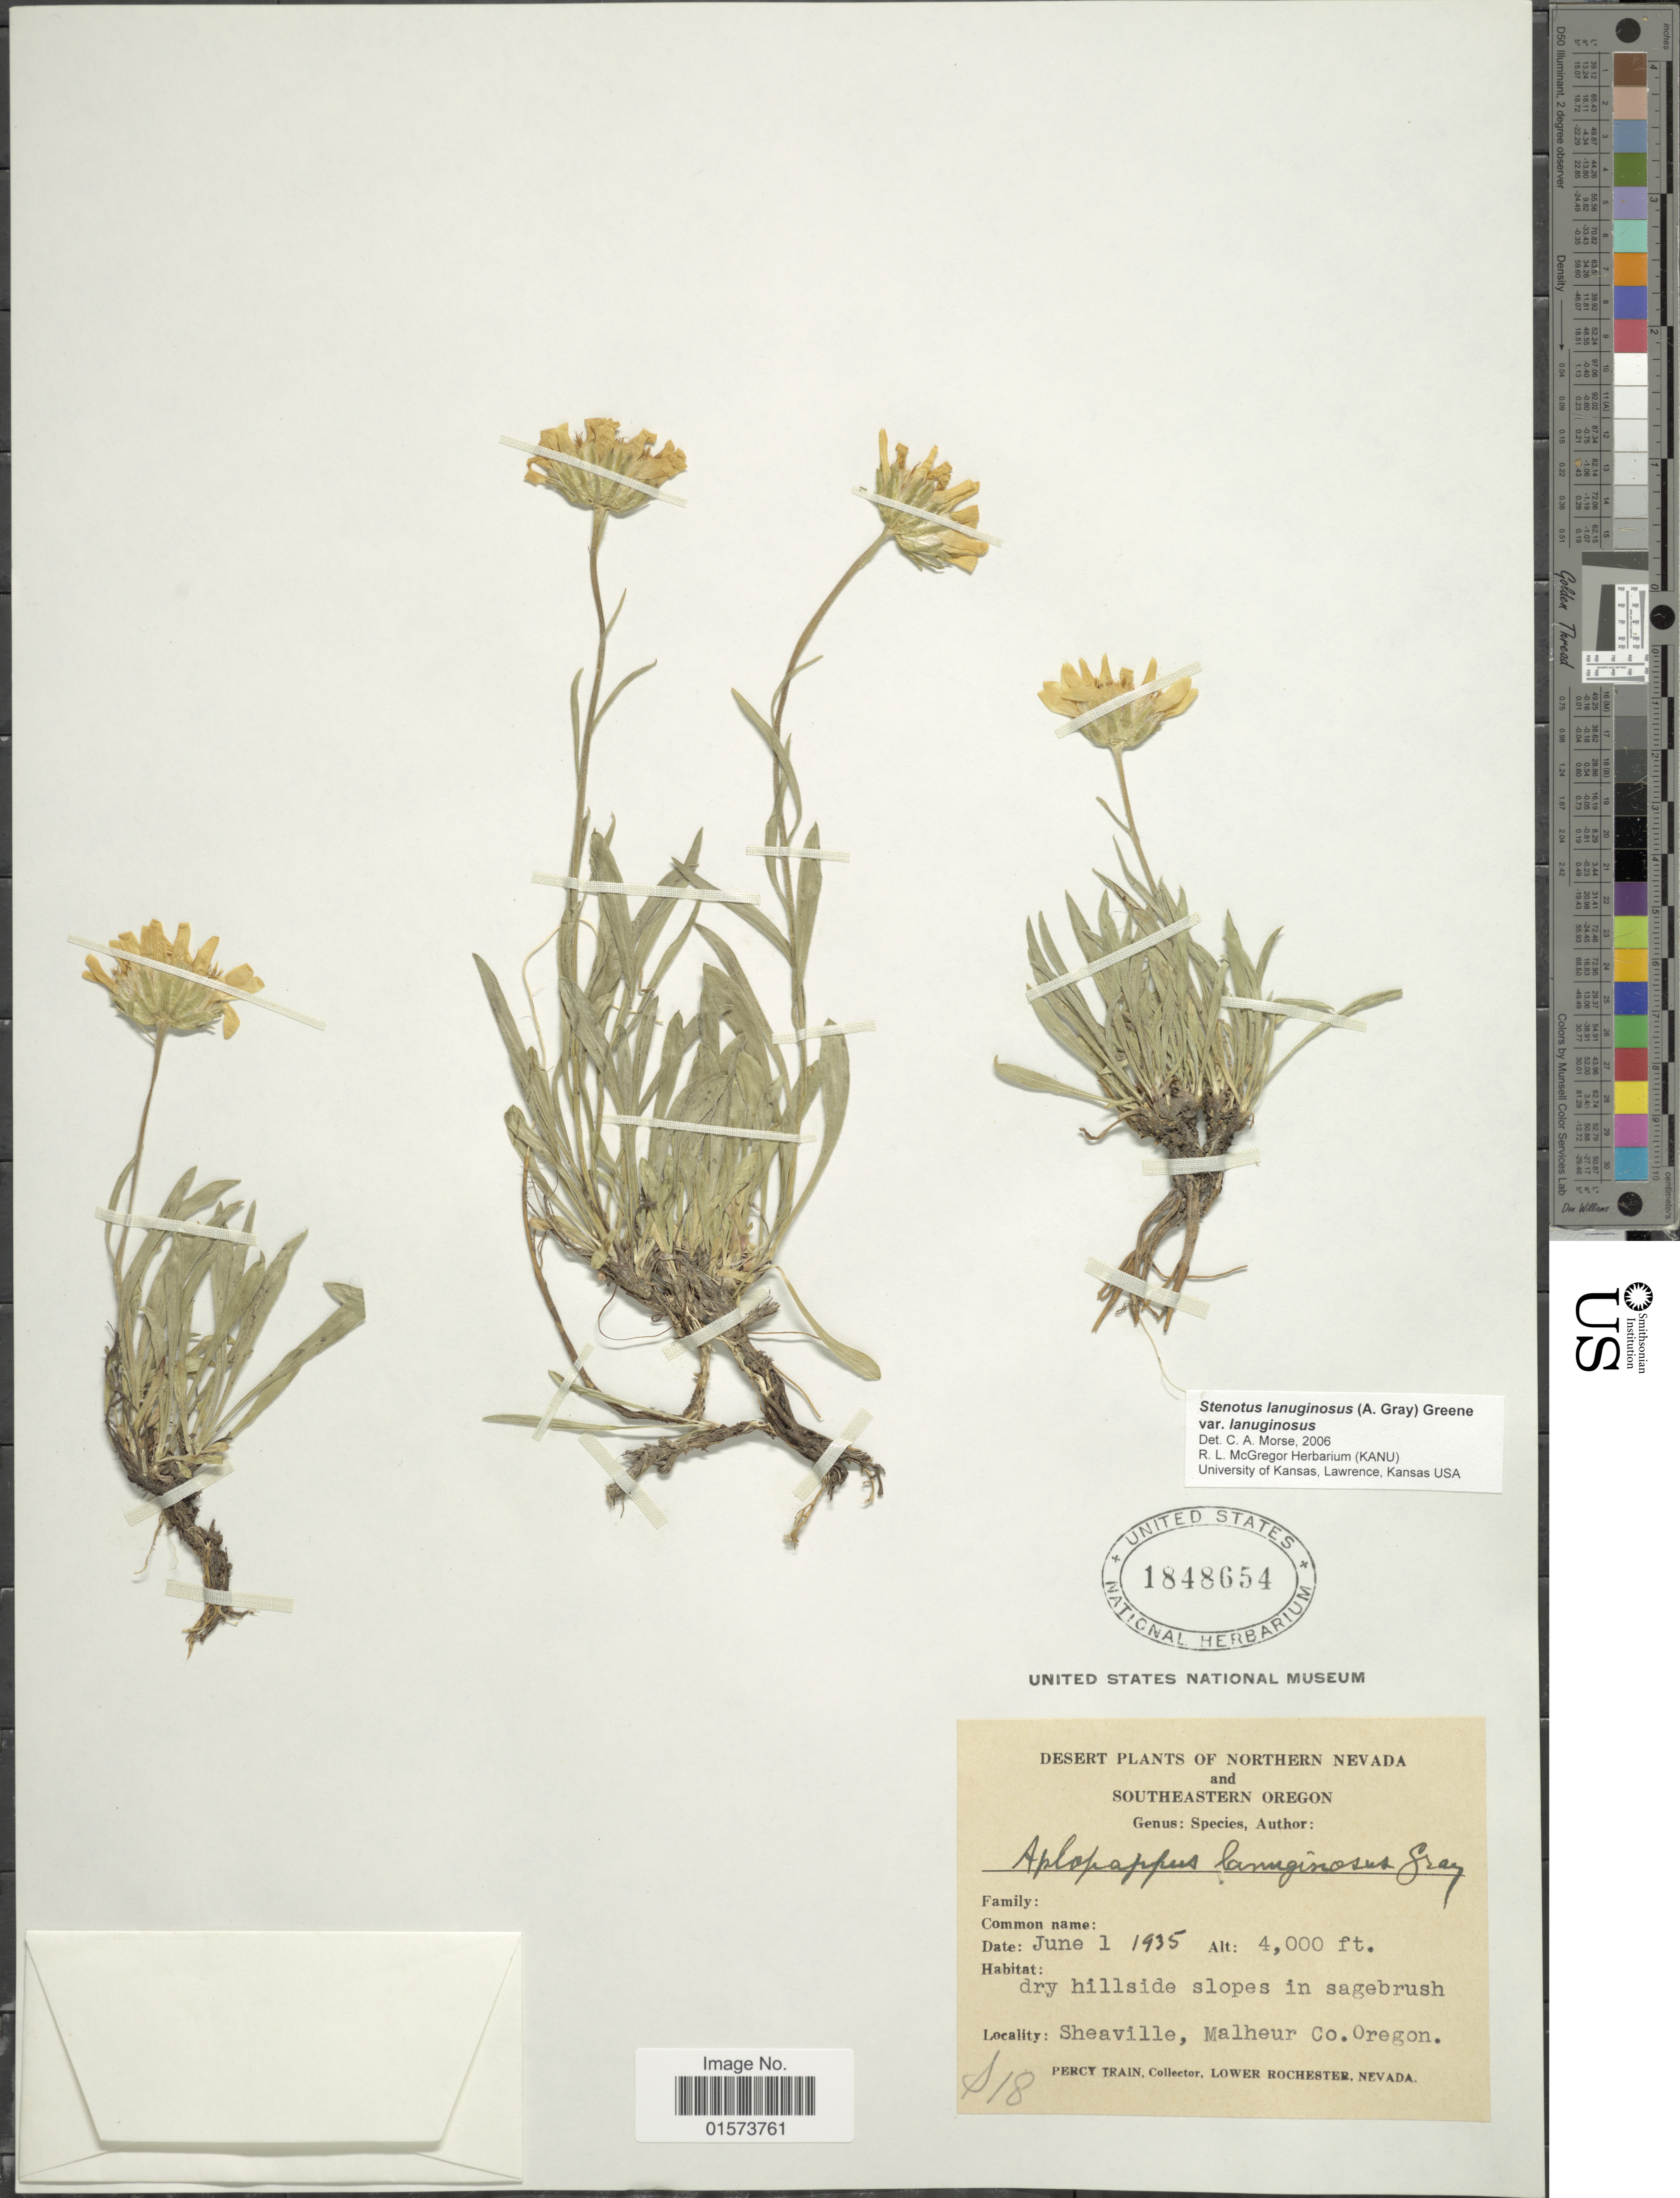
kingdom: Plantae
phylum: Tracheophyta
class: Magnoliopsida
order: Asterales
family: Asteraceae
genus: Stenotus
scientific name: Stenotus lanuginosus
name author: (A. Gray) Greene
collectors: P. Train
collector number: S18*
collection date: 1935-06-01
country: United States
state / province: Nevada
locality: Desert plants of Northern Nevada, dry hillside slopes in sagebrush, Sheaville, Malheur Co.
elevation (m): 1219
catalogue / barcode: US 1848654